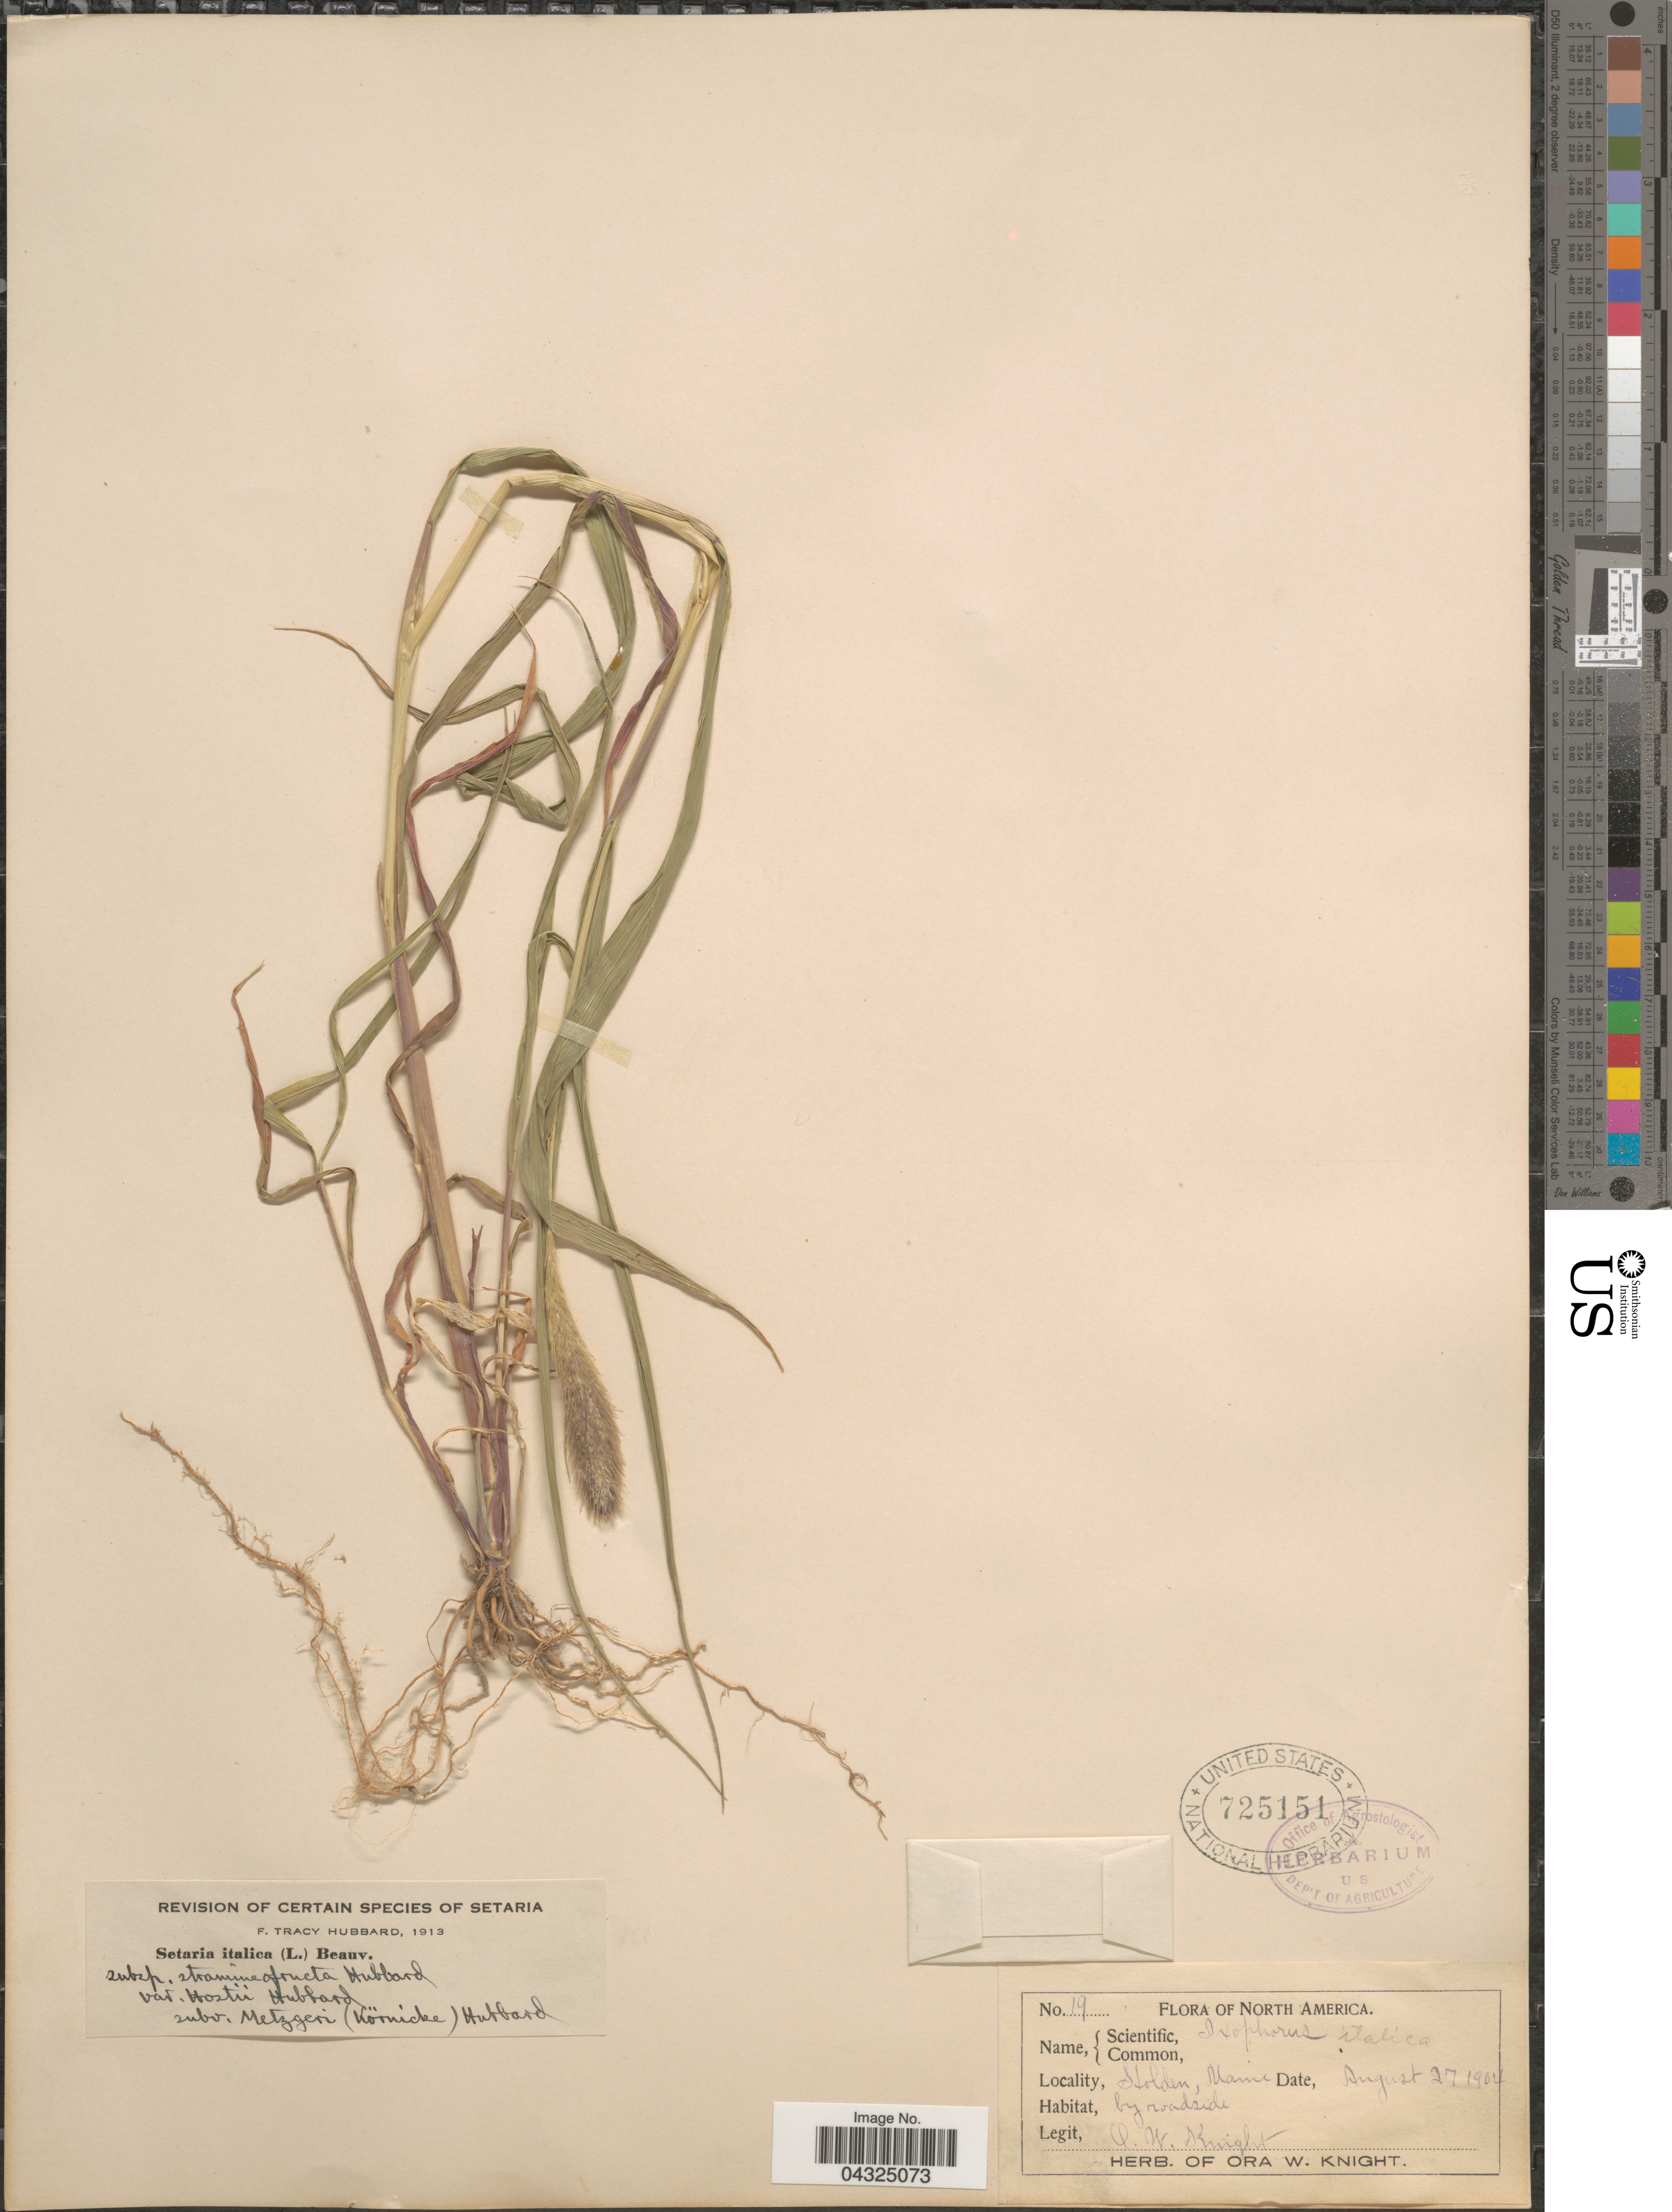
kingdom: Plantae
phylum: Tracheophyta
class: Liliopsida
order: Poales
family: Poaceae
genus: Setaria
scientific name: Setaria italica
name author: (L.) P. Beauv.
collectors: O. Knight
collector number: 19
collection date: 1904-08-27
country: United States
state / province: Maine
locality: Stolden. by roadside.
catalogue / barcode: US 725151